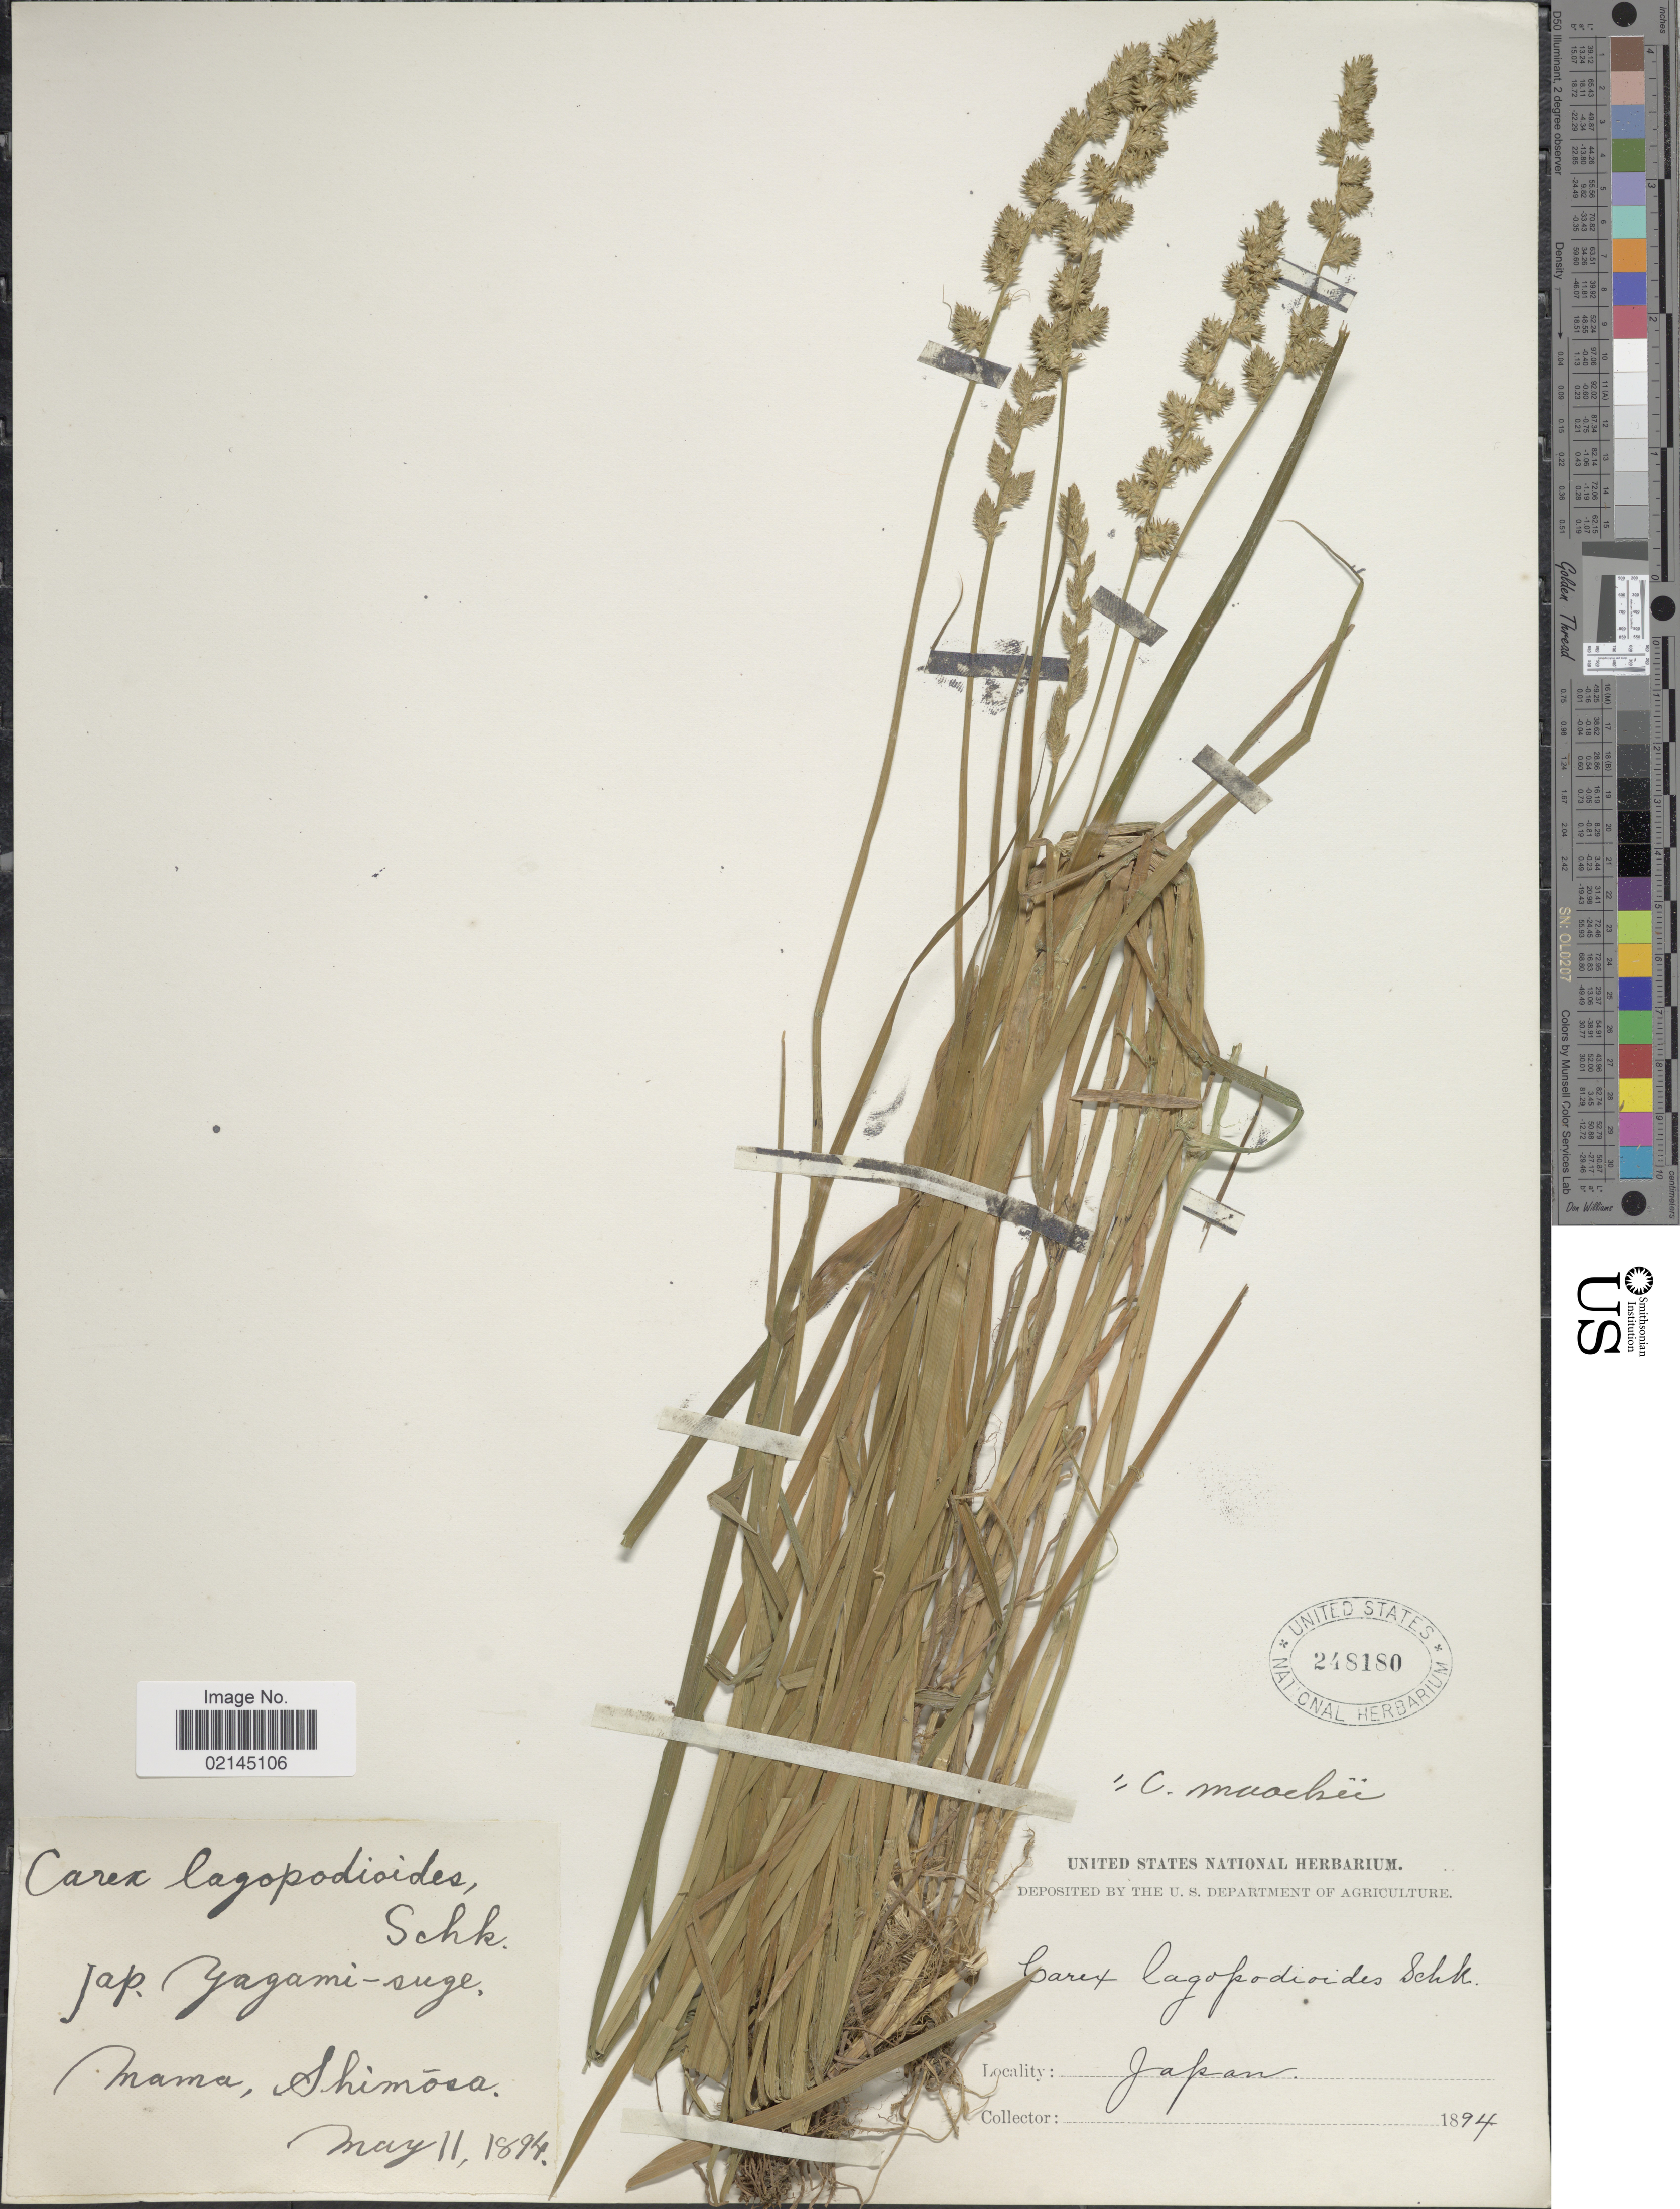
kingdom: Plantae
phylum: Tracheophyta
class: Liliopsida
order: Poales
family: Cyperaceae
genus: Carex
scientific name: Carex maackii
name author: Maxim.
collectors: ex herb. United States National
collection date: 1894-05-11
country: Japan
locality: Yagami-suge, Mam, Shimosa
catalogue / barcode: US 248180